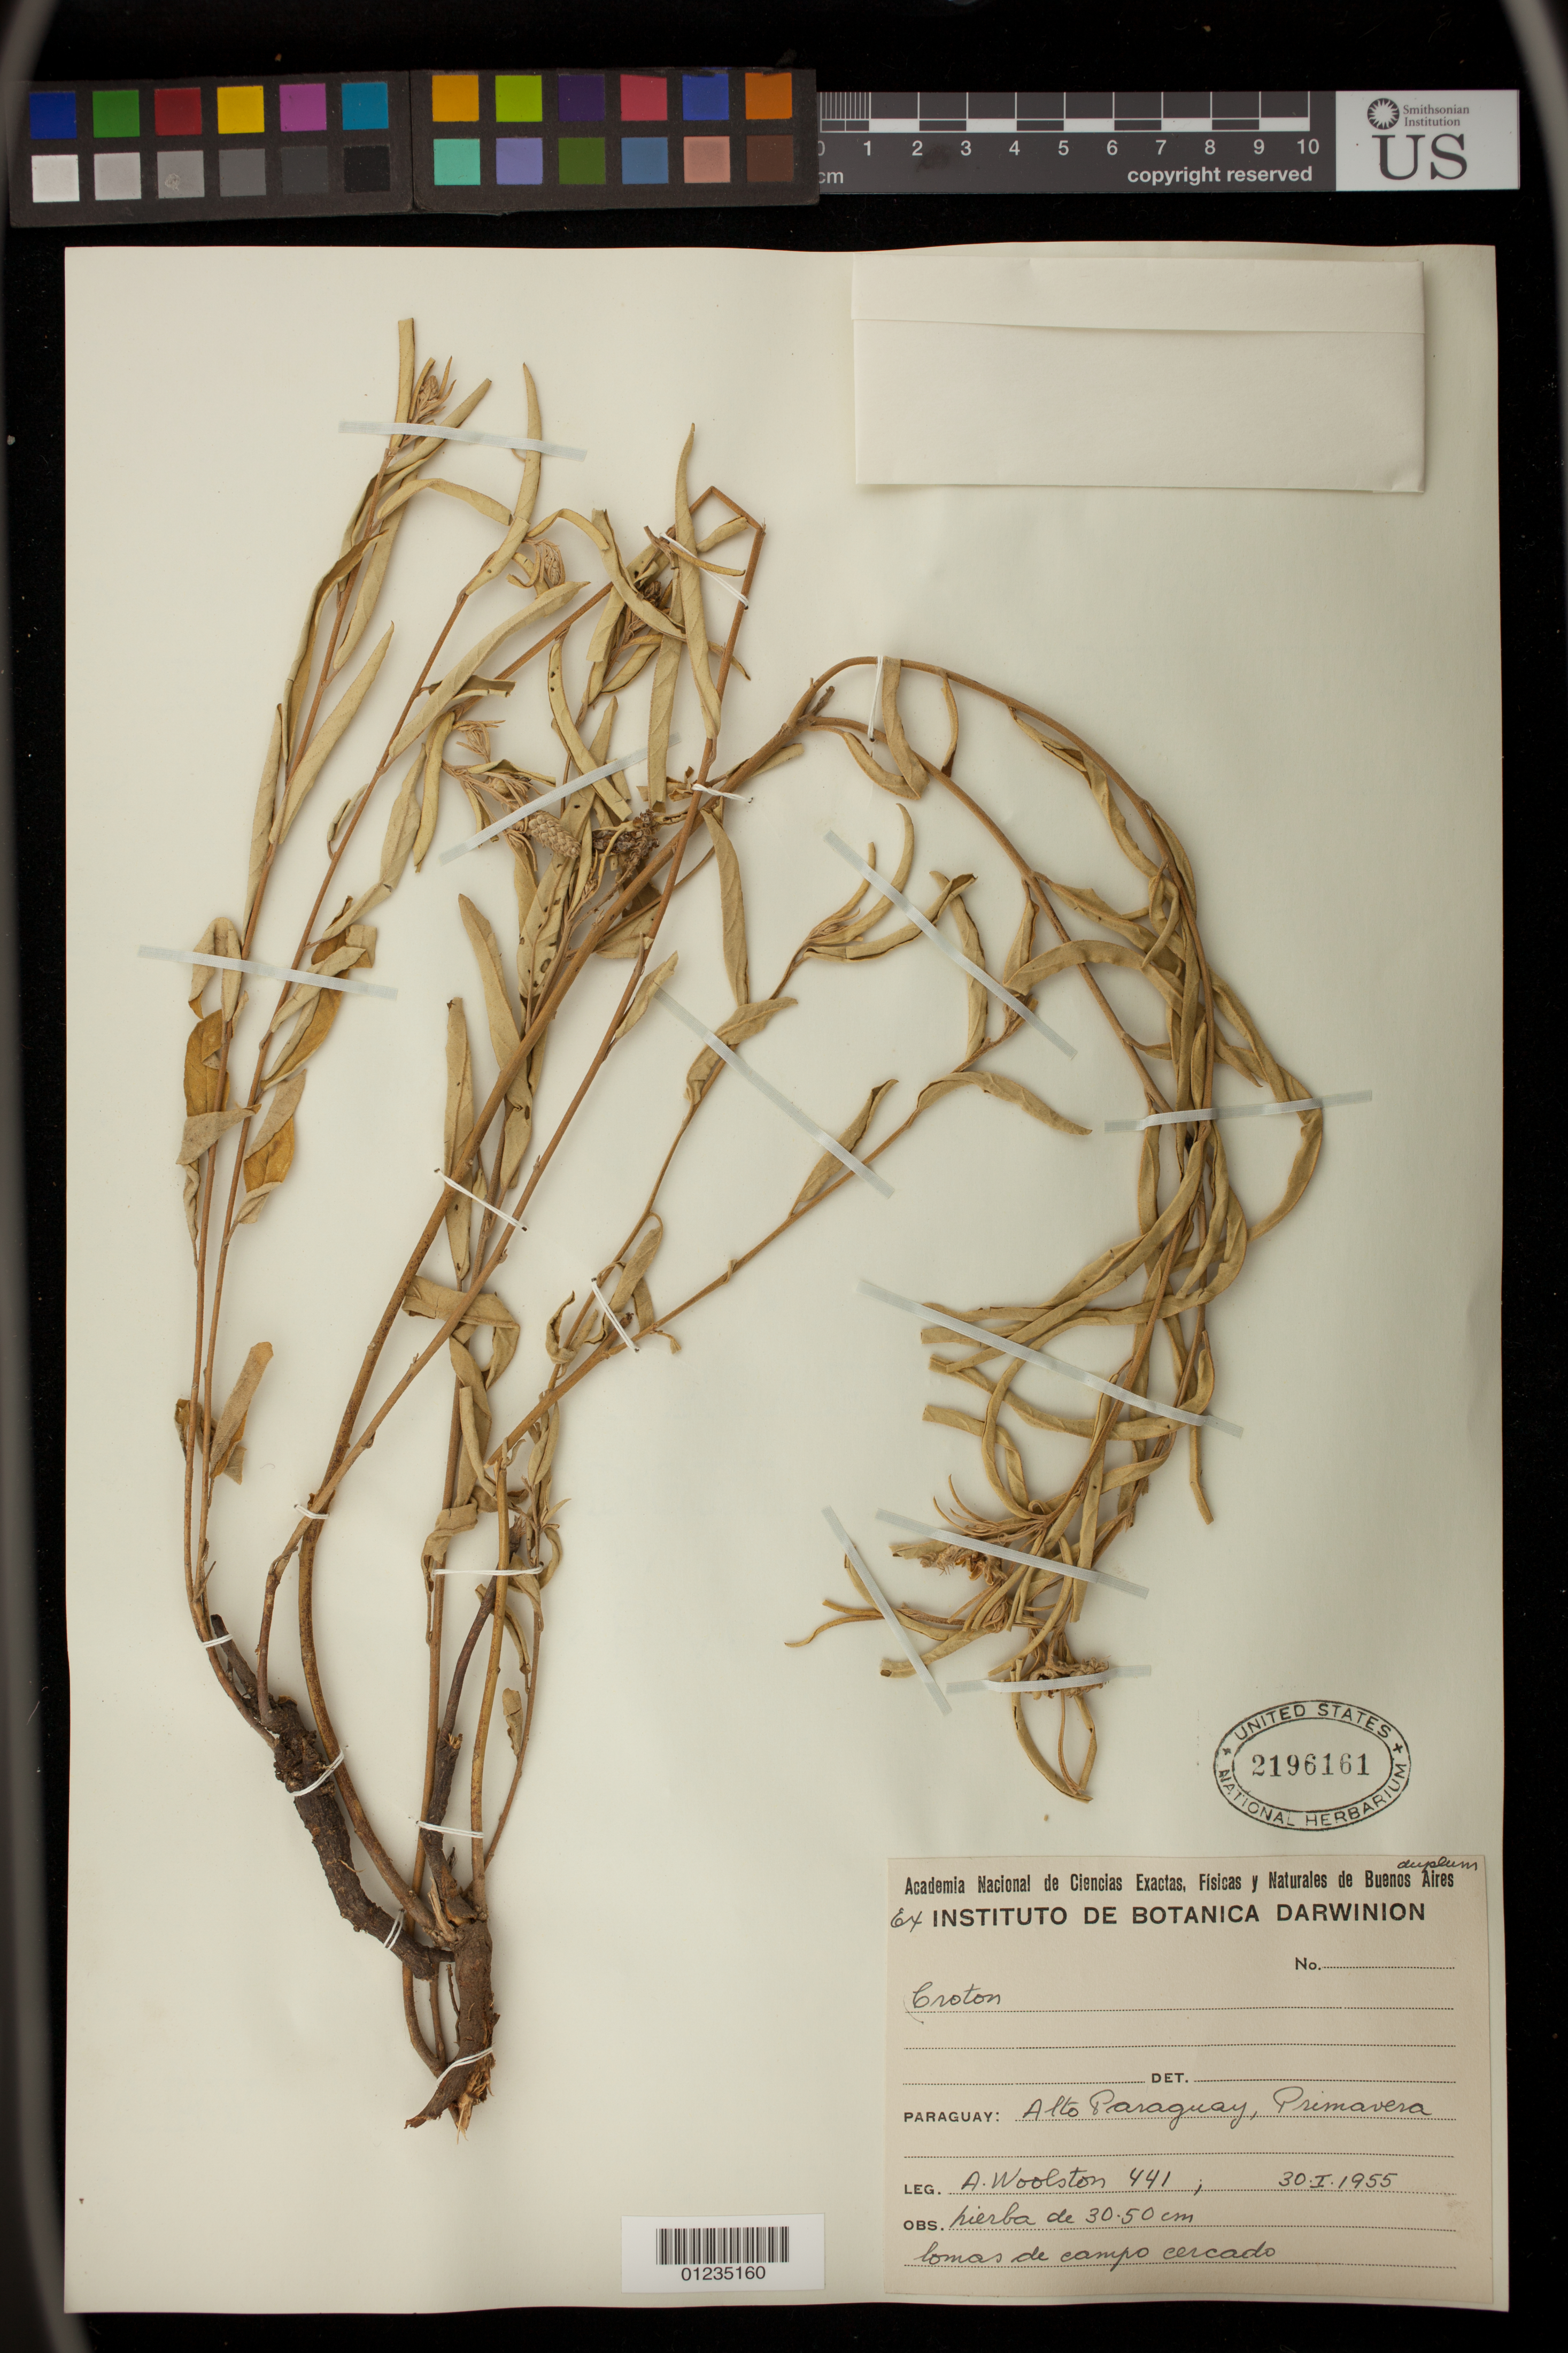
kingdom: Plantae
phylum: Tracheophyta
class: Magnoliopsida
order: Malpighiales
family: Euphorbiaceae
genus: Julocroton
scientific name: Julocroton linearifolius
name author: (Chodat & Hassl.) Croizat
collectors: A. L. Woolston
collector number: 441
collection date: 1955-01-30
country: Paraguay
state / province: Alto Paraguay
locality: Primavera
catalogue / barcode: US 2196161